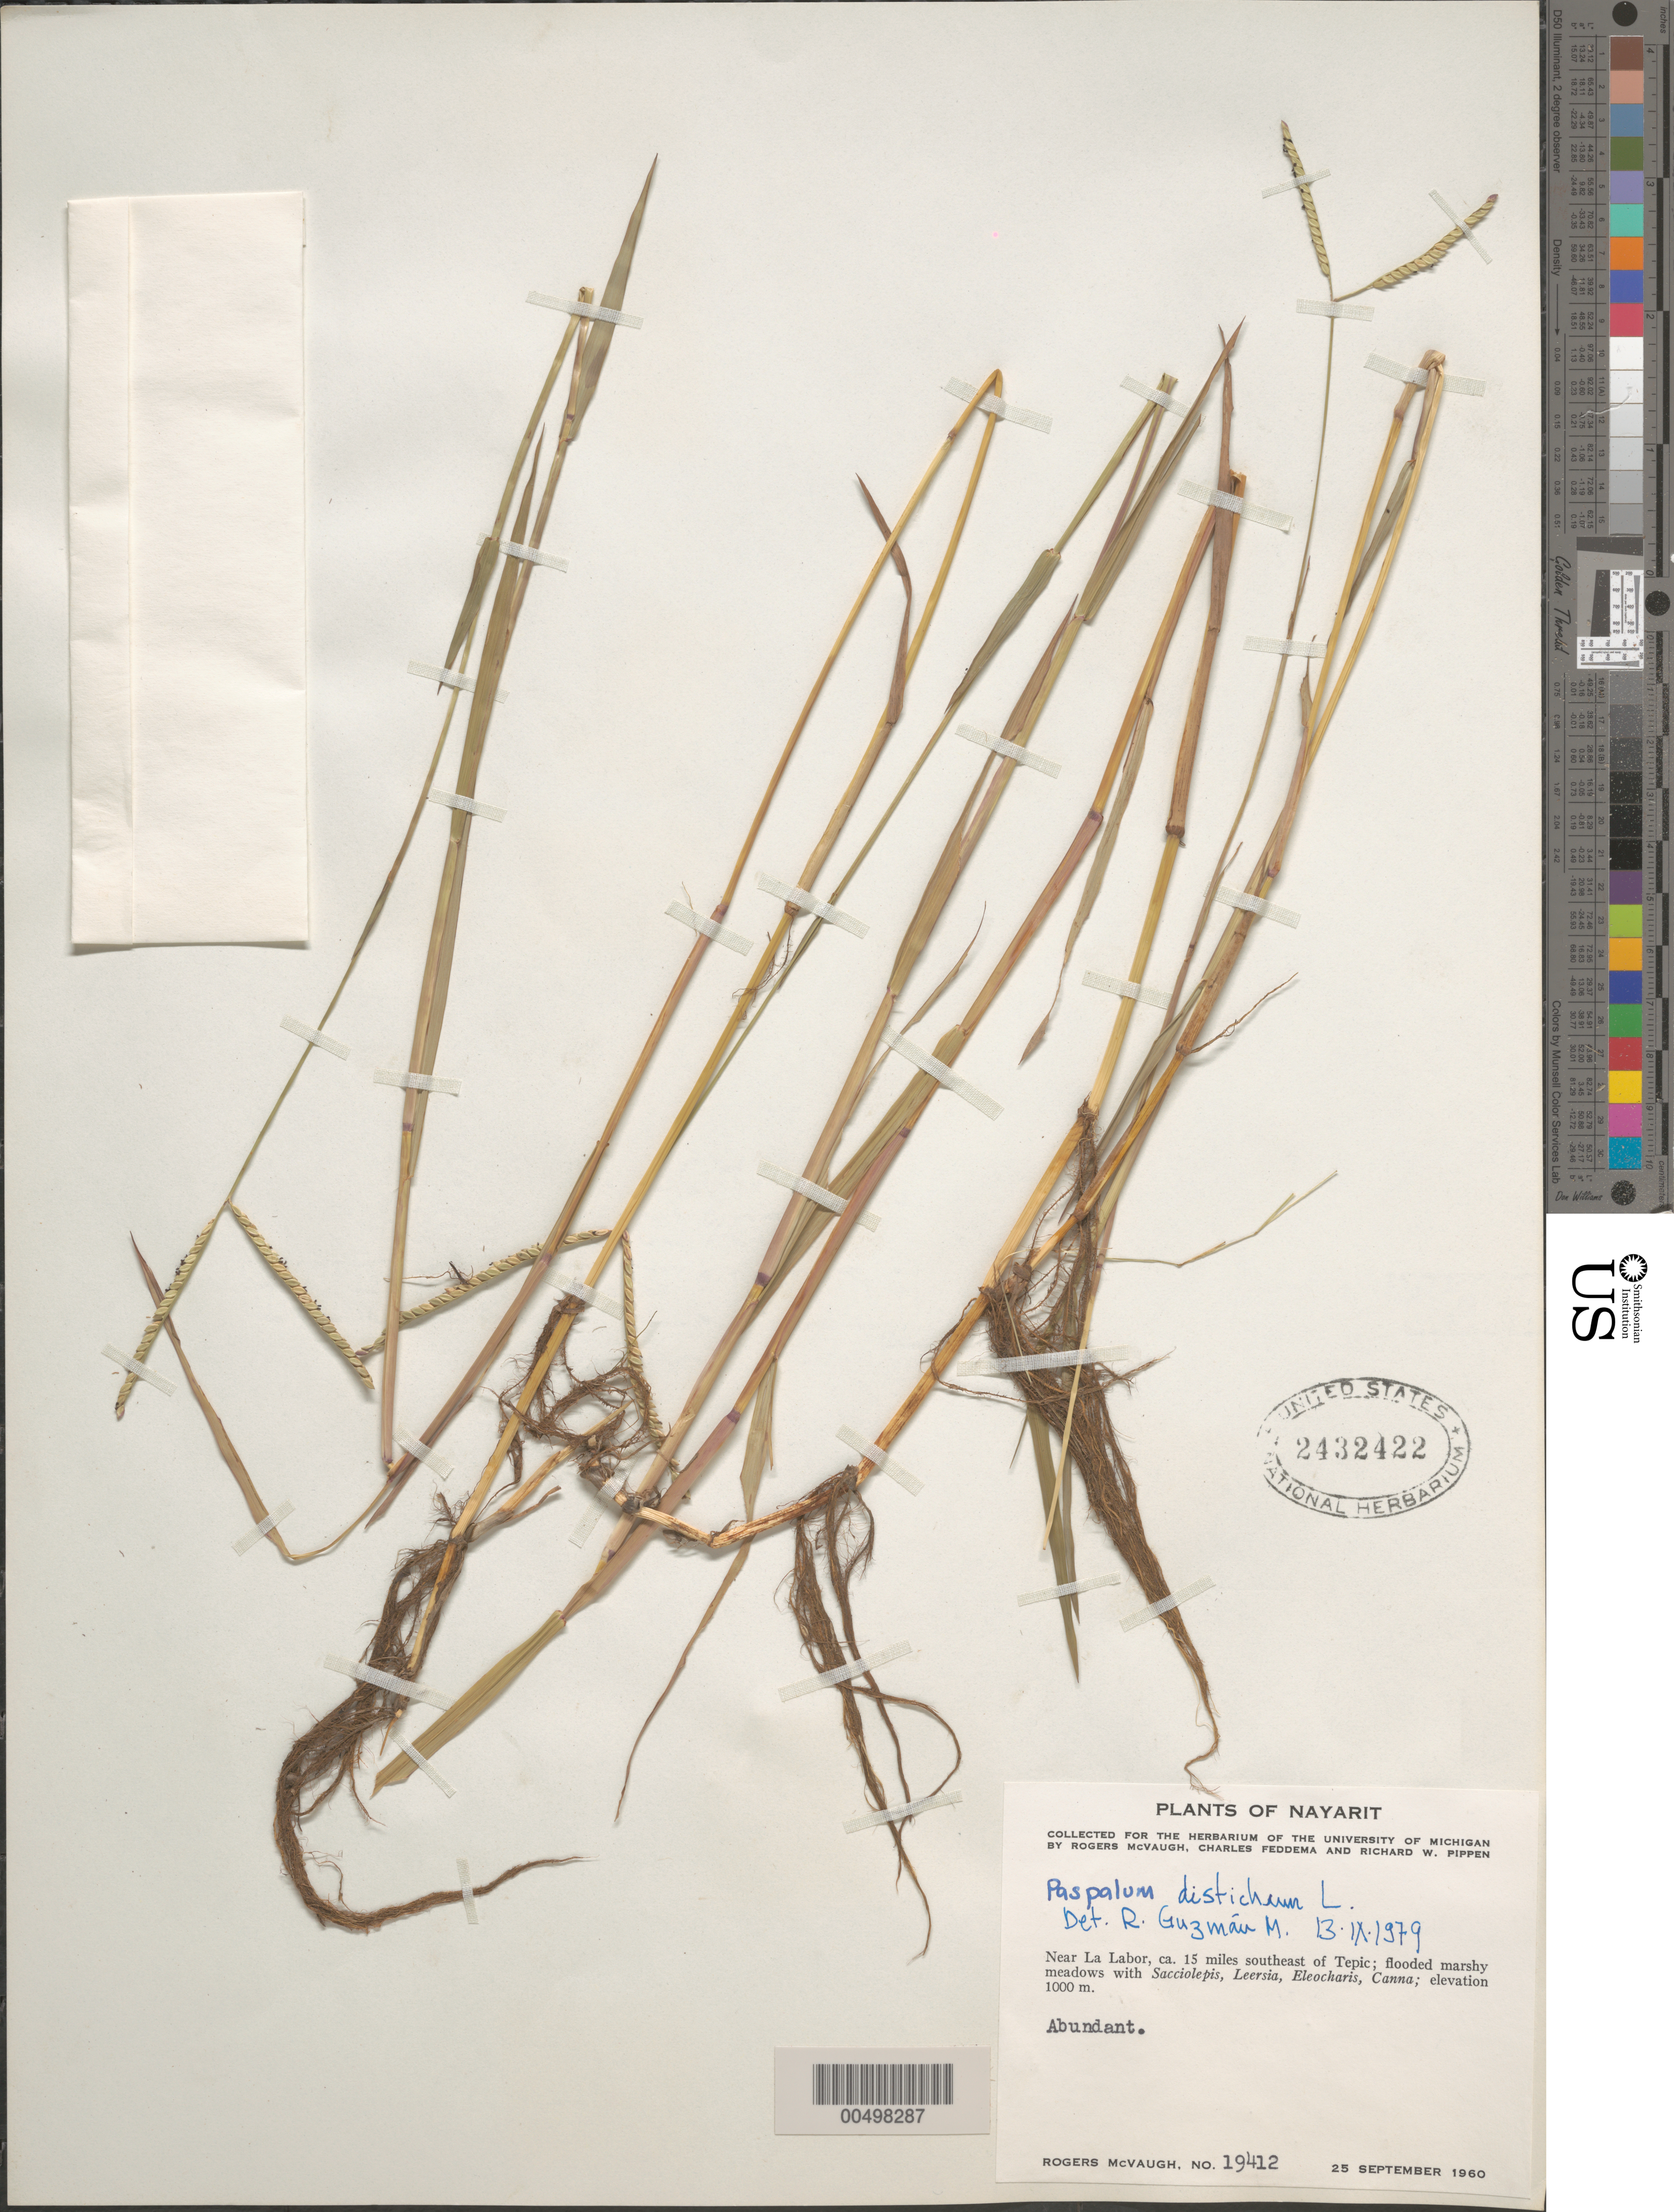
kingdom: Plantae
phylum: Tracheophyta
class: Liliopsida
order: Poales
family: Poaceae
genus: Paspalum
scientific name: Paspalum paspaloides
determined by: Guzm n-M., R.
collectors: R. McVaugh, C. Feddema & R. W. Pippen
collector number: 19412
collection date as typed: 25 Sep 1960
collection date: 1960-09-25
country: Mexico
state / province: Nayarit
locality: Near La Labor, ca. 15 mi SE of Tepic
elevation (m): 1000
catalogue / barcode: US 2432422